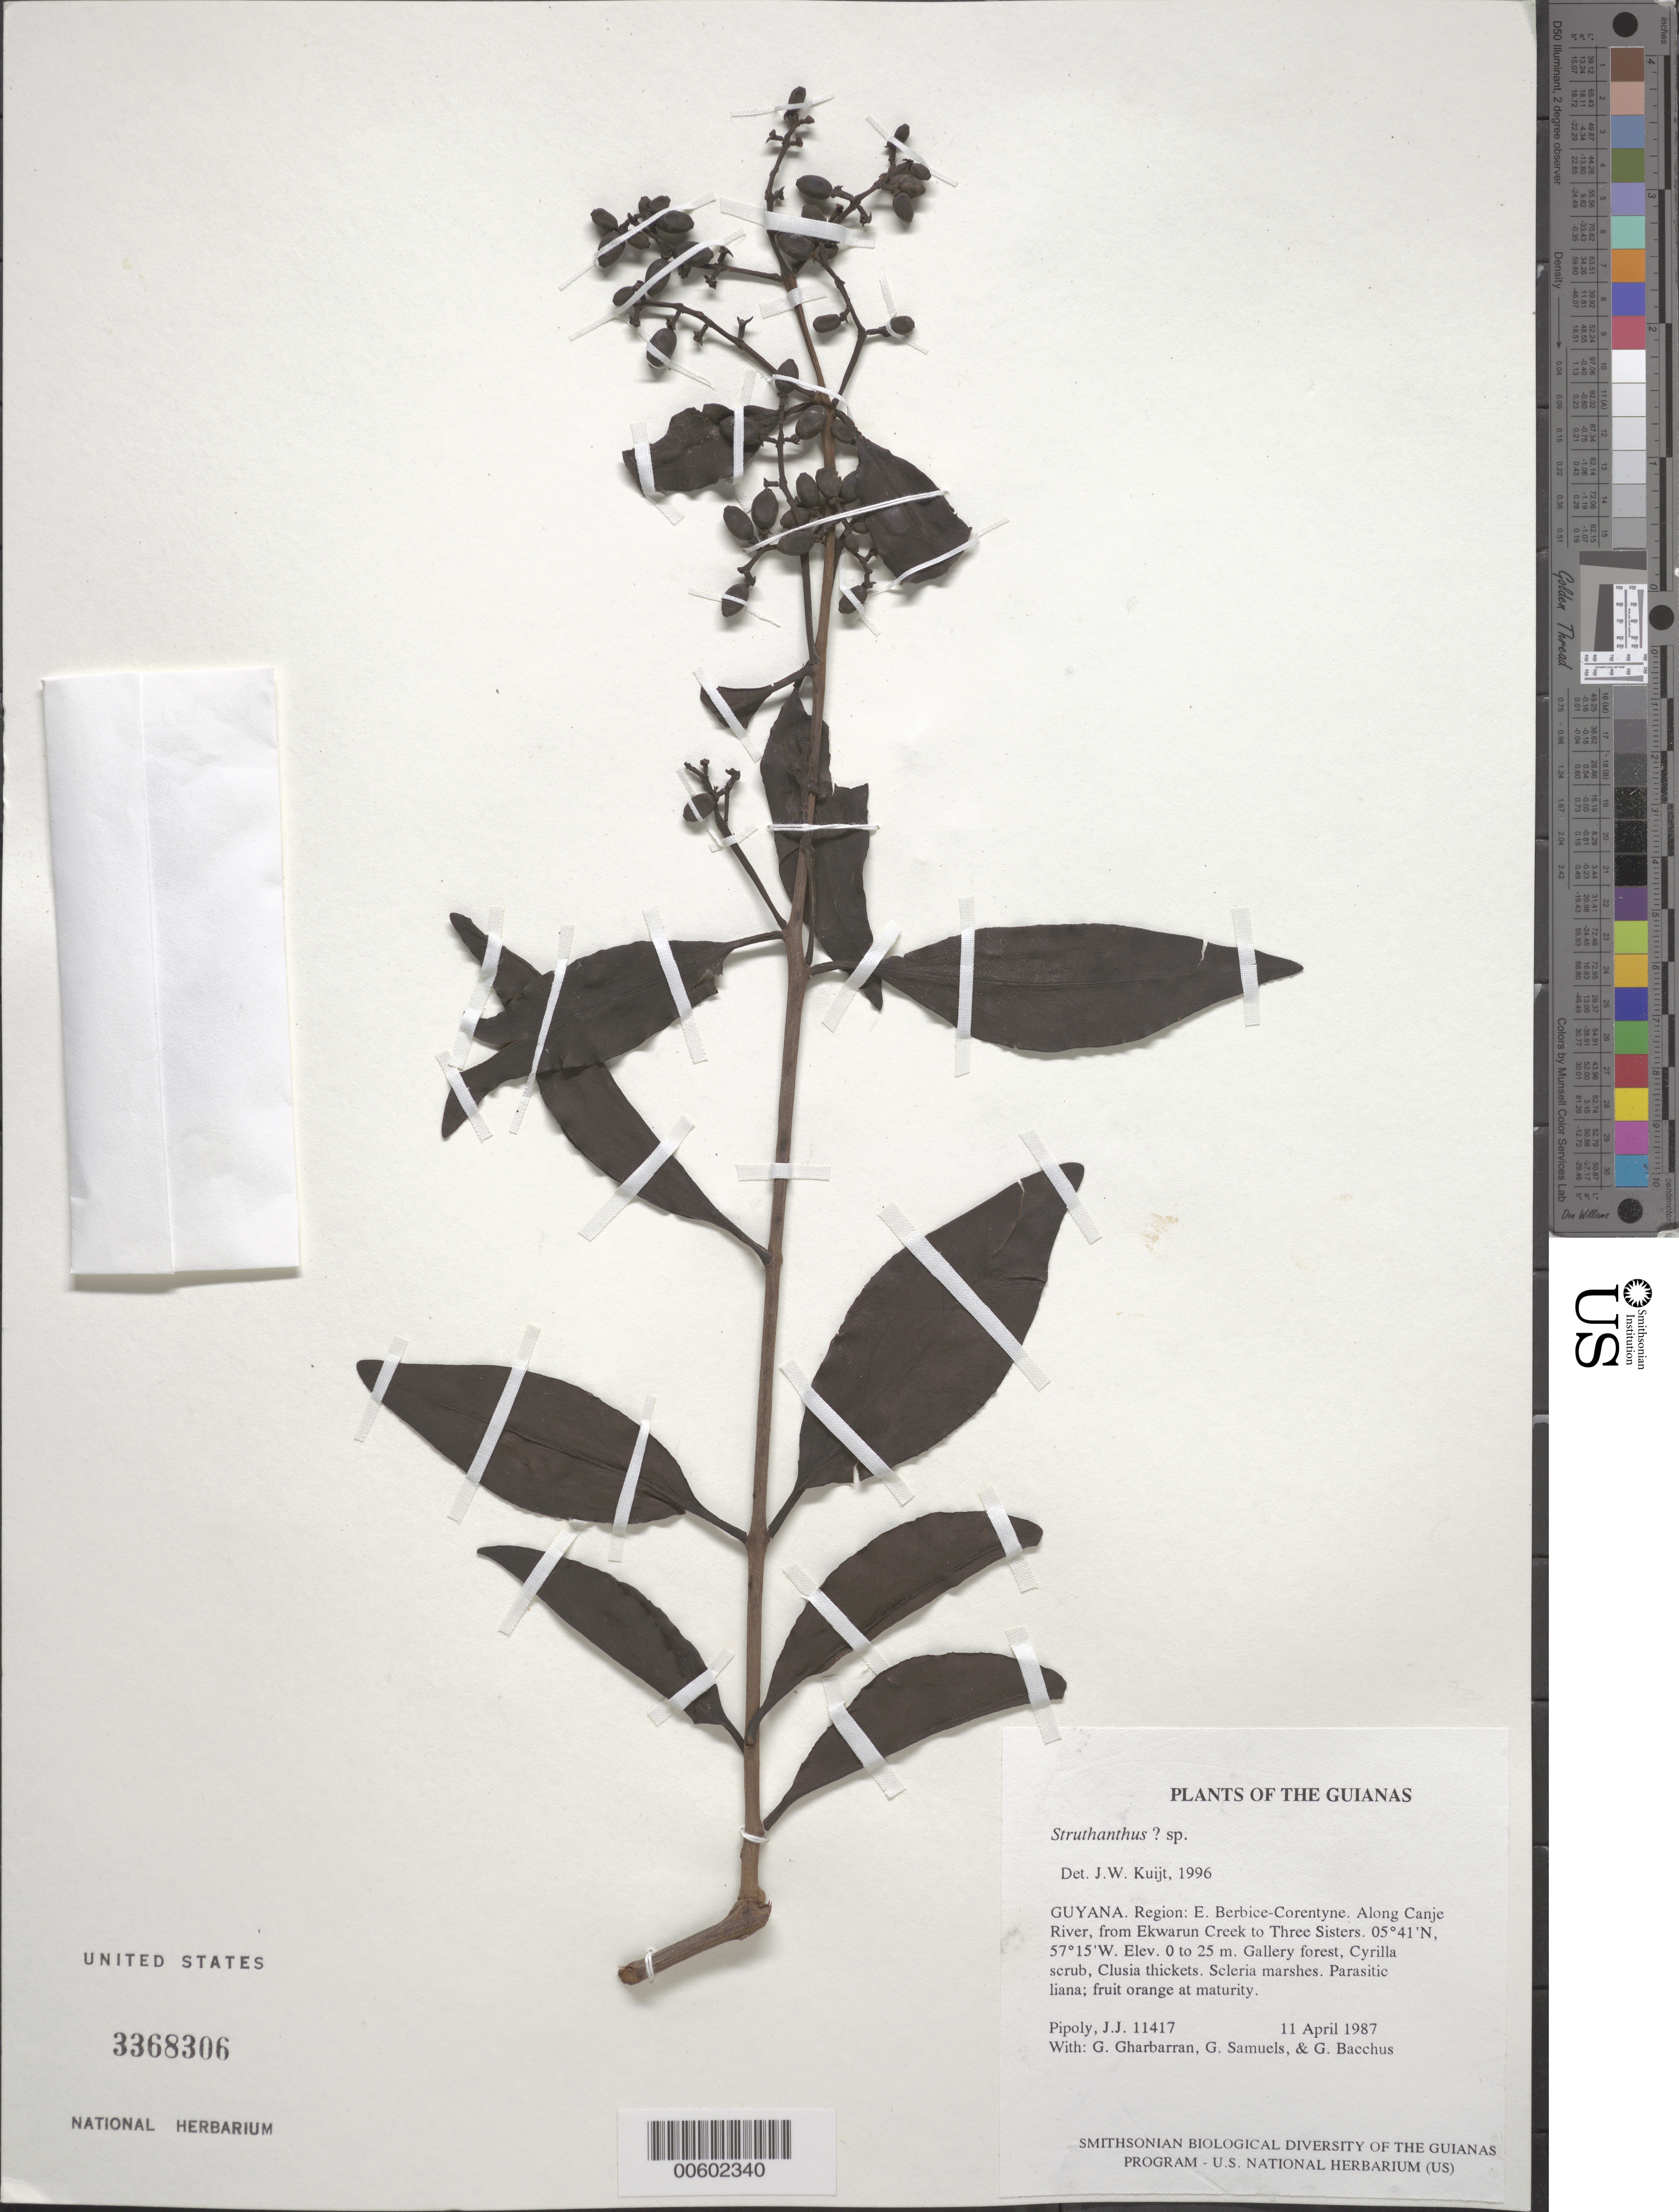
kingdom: Plantae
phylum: Tracheophyta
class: Magnoliopsida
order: Santalales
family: Loranthaceae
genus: Struthanthus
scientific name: Struthanthus sp.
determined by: Kuijt, Job, (CANADA)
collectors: J. J. Pipoly, G. Gharbarran, G. Samuels & G. Bacchus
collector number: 11417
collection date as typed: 11 April 1987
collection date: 1987-04-11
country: Guyana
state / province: E. Berbice-Corentyne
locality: Along Canje River, from Ekwarun Creek to Three Sisters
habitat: Gallery forest, Cyrilla scrub, Clusia thickets. Scleria marshes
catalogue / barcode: US 3368306